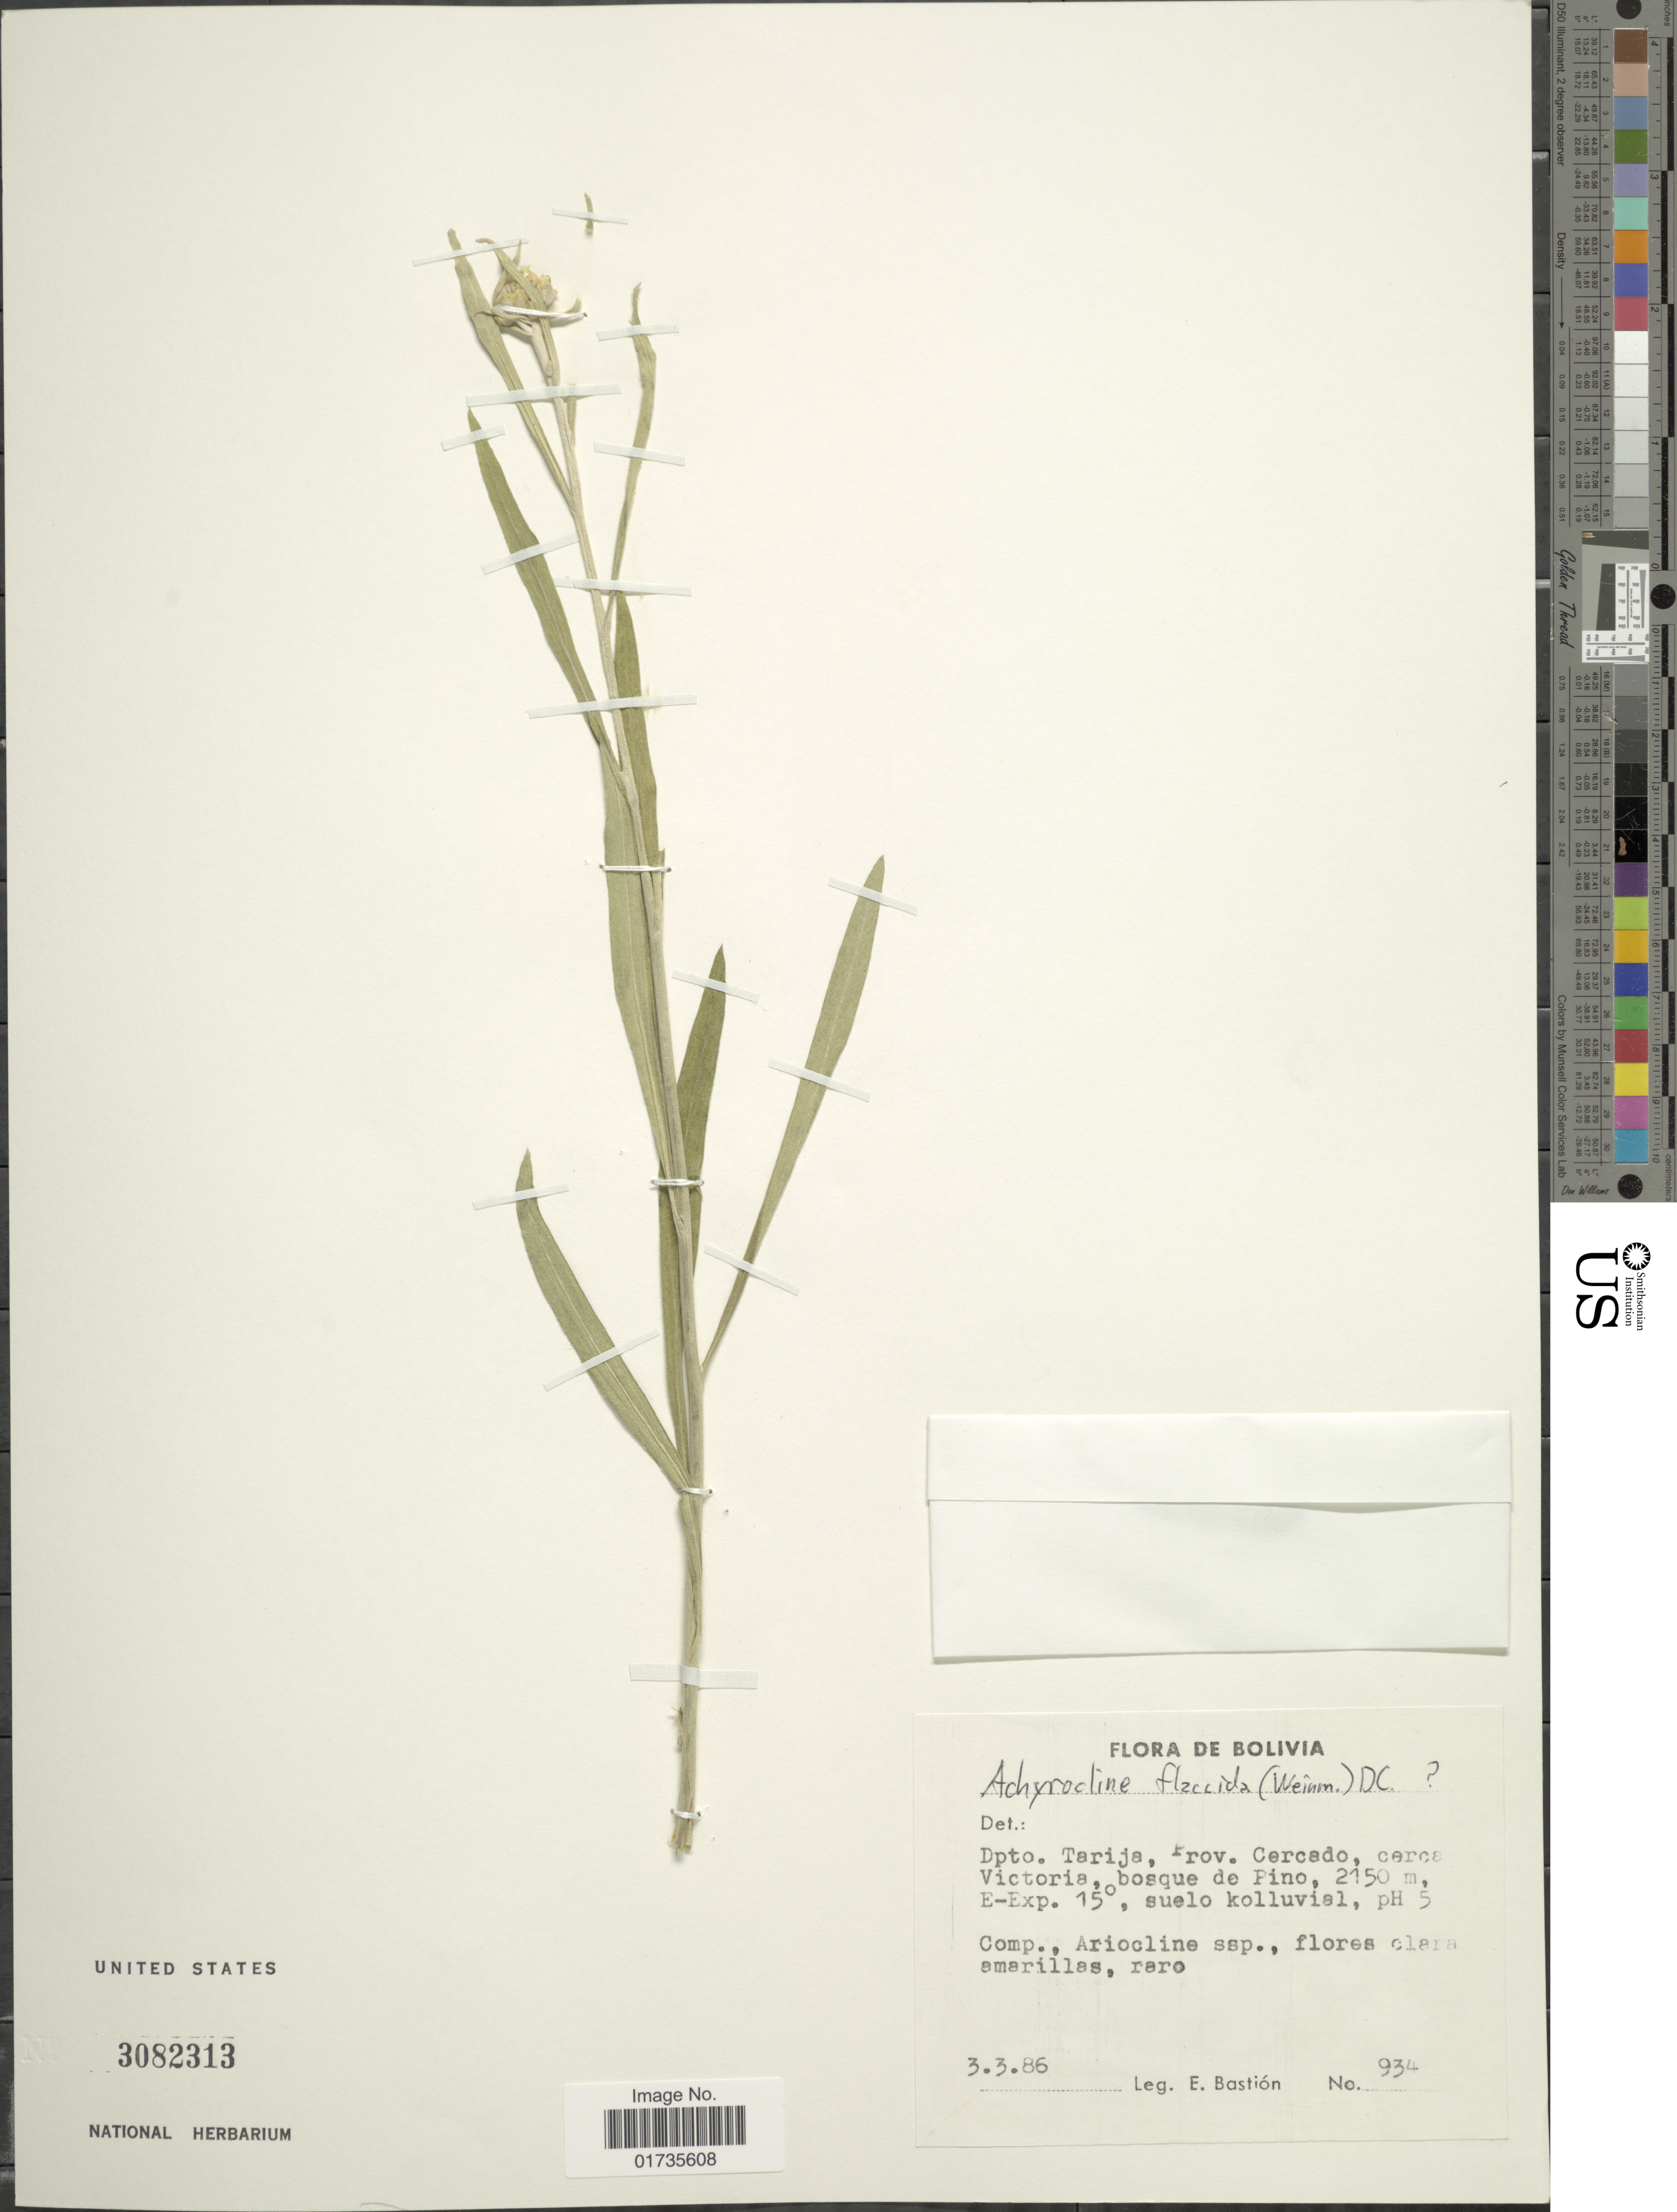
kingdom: Plantae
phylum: Tracheophyta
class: Magnoliopsida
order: Asterales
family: Asteraceae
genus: Achyrocline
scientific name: Achyrocline flaccida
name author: (Weinm.) DC.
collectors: E. Bastian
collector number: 934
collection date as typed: Transcribed d/m/y: 3/3/86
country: Bolivia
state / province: Tarija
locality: Dpto. Tarija, Prov. Cercado, cerca Victoria, bosque de Pino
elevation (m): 2150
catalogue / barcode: US 3082313